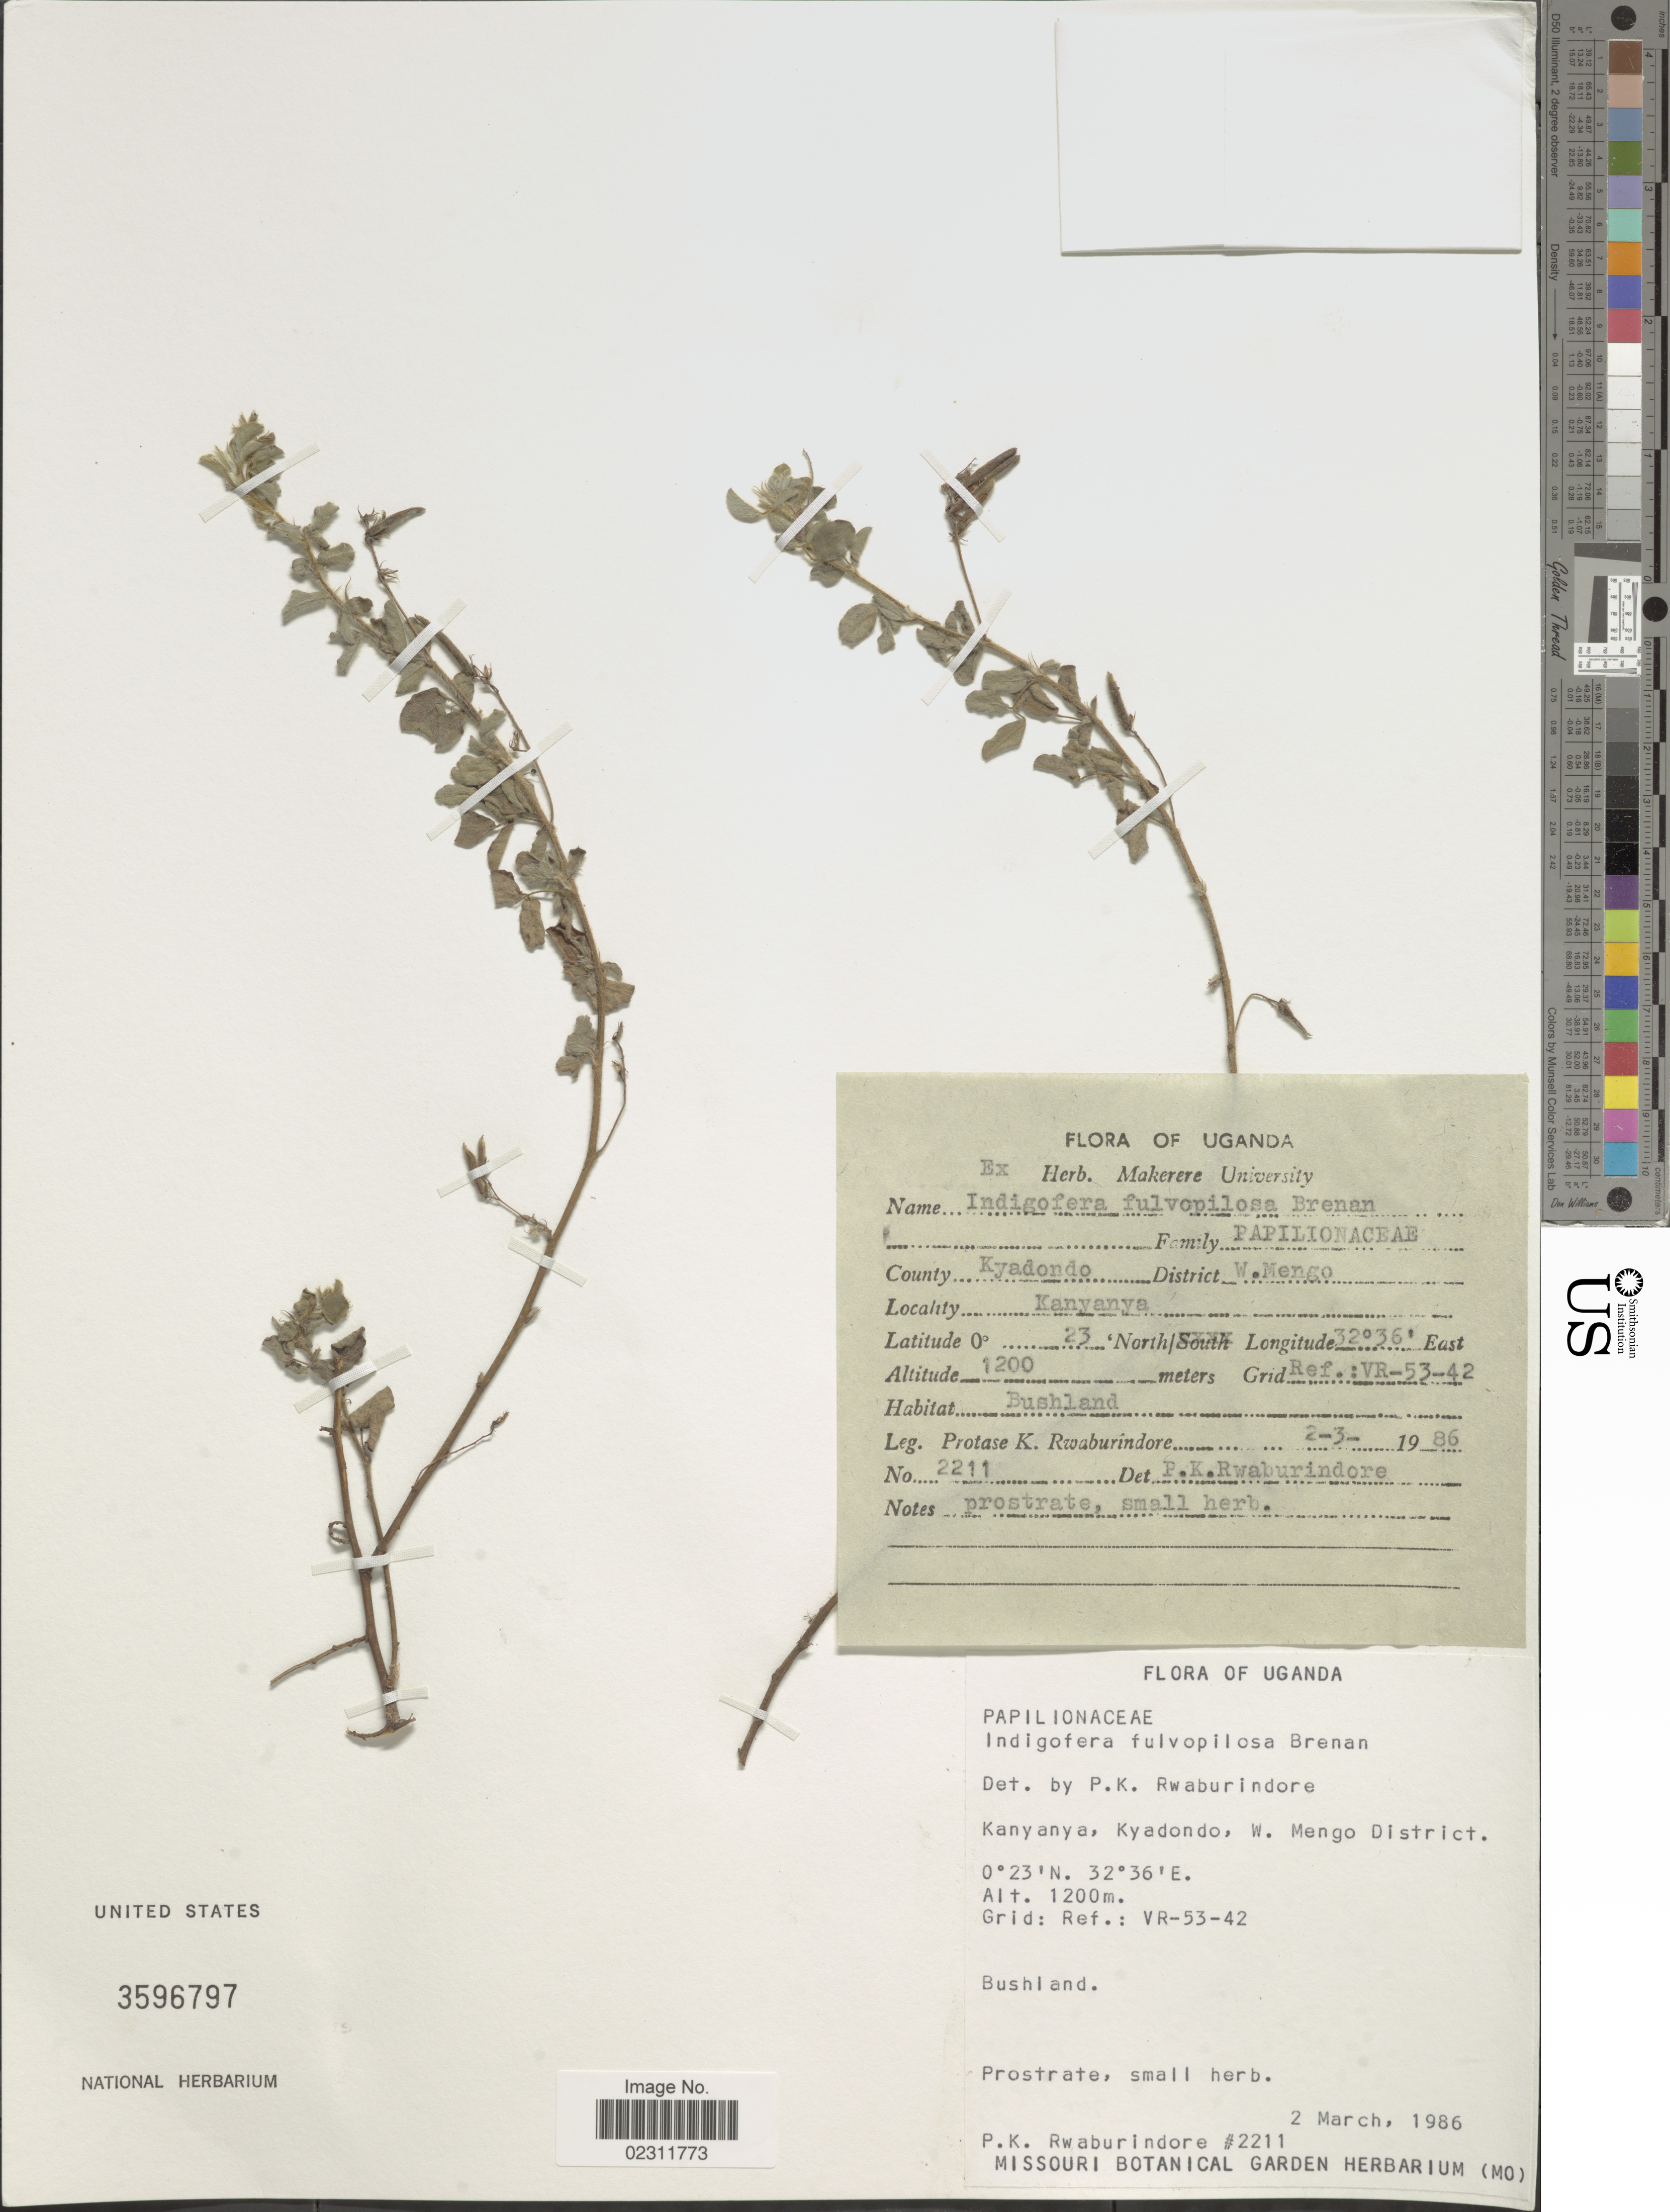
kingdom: Plantae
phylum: Tracheophyta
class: Magnoliopsida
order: Fabales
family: Fabaceae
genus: Indigofera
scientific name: Indigofera fulvopilosa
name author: Brenan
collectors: P. Rwaburindore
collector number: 2211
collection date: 1986-03-02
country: Uganda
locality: Kanyanya, Kyadondo, W. Mengo District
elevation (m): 1200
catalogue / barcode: US 3596797